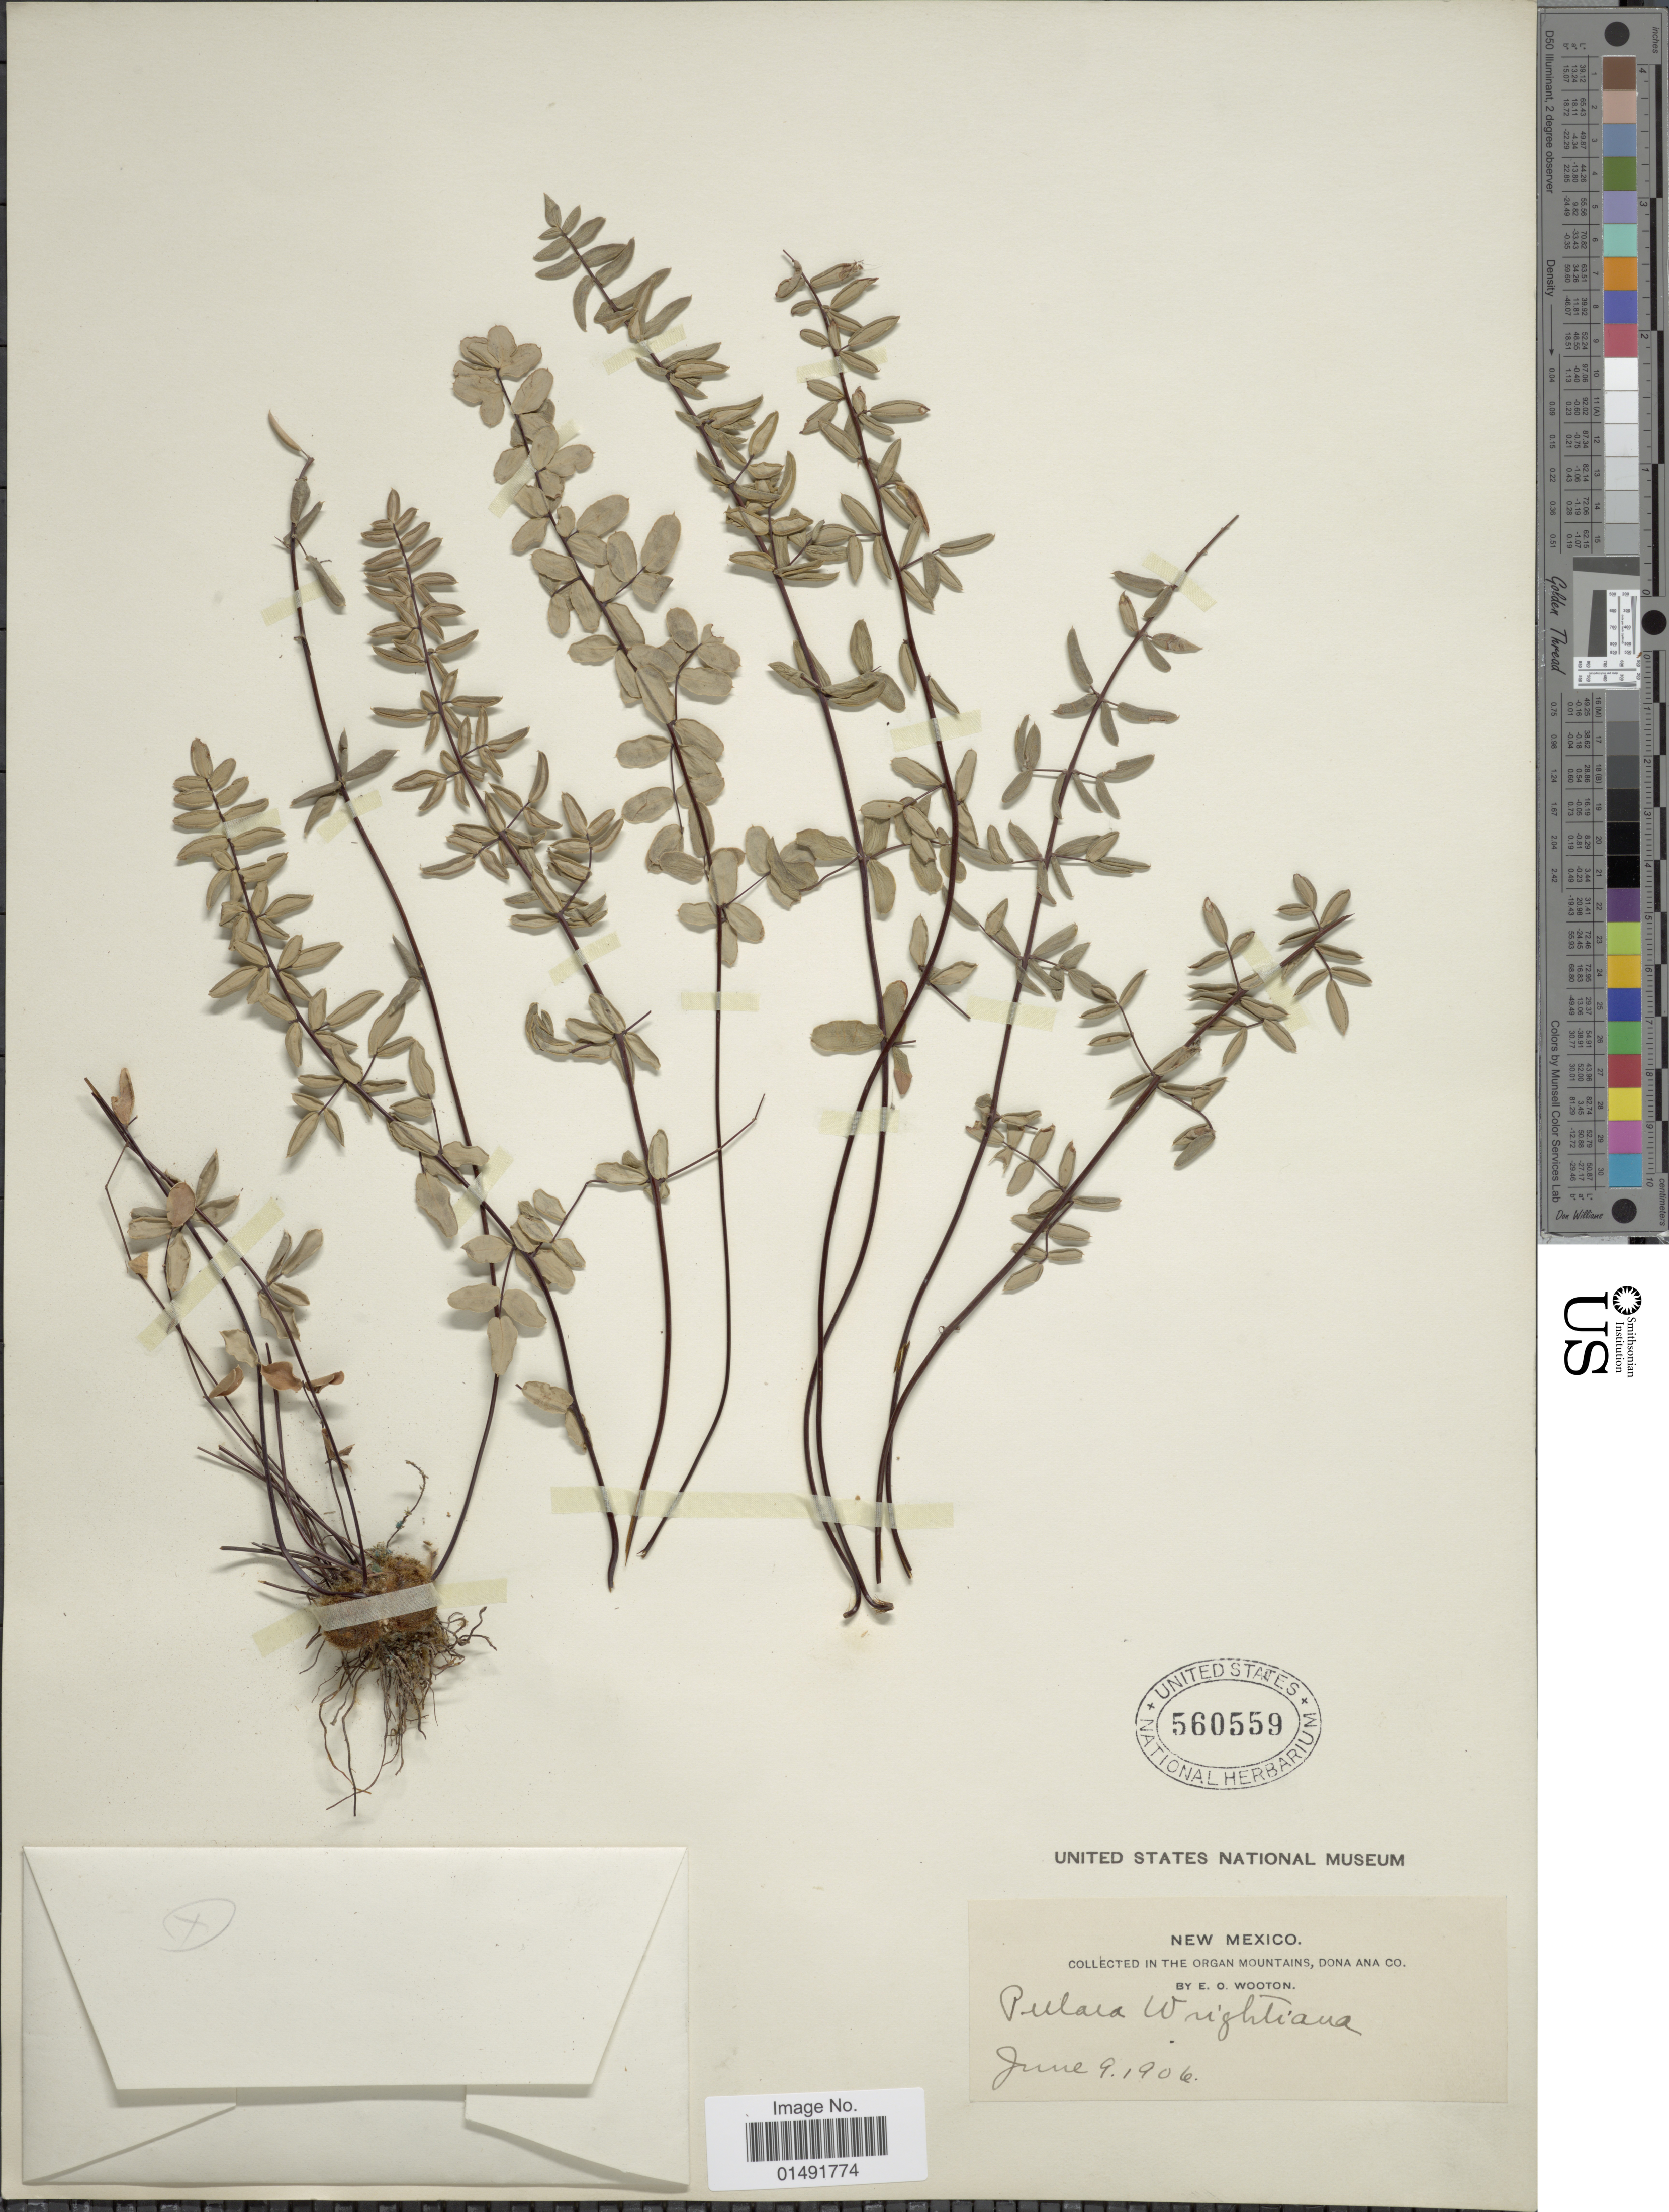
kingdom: Plantae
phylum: Tracheophyta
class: Polypodiopsida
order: Polypodiales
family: Pteridaceae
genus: Pellaea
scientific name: Pellaea wrightiana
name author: Hook.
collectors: E. O. Wooton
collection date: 1906-06-06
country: United States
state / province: New Mexico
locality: In the Organ Mountains, Dona Ana Co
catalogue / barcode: US 560559